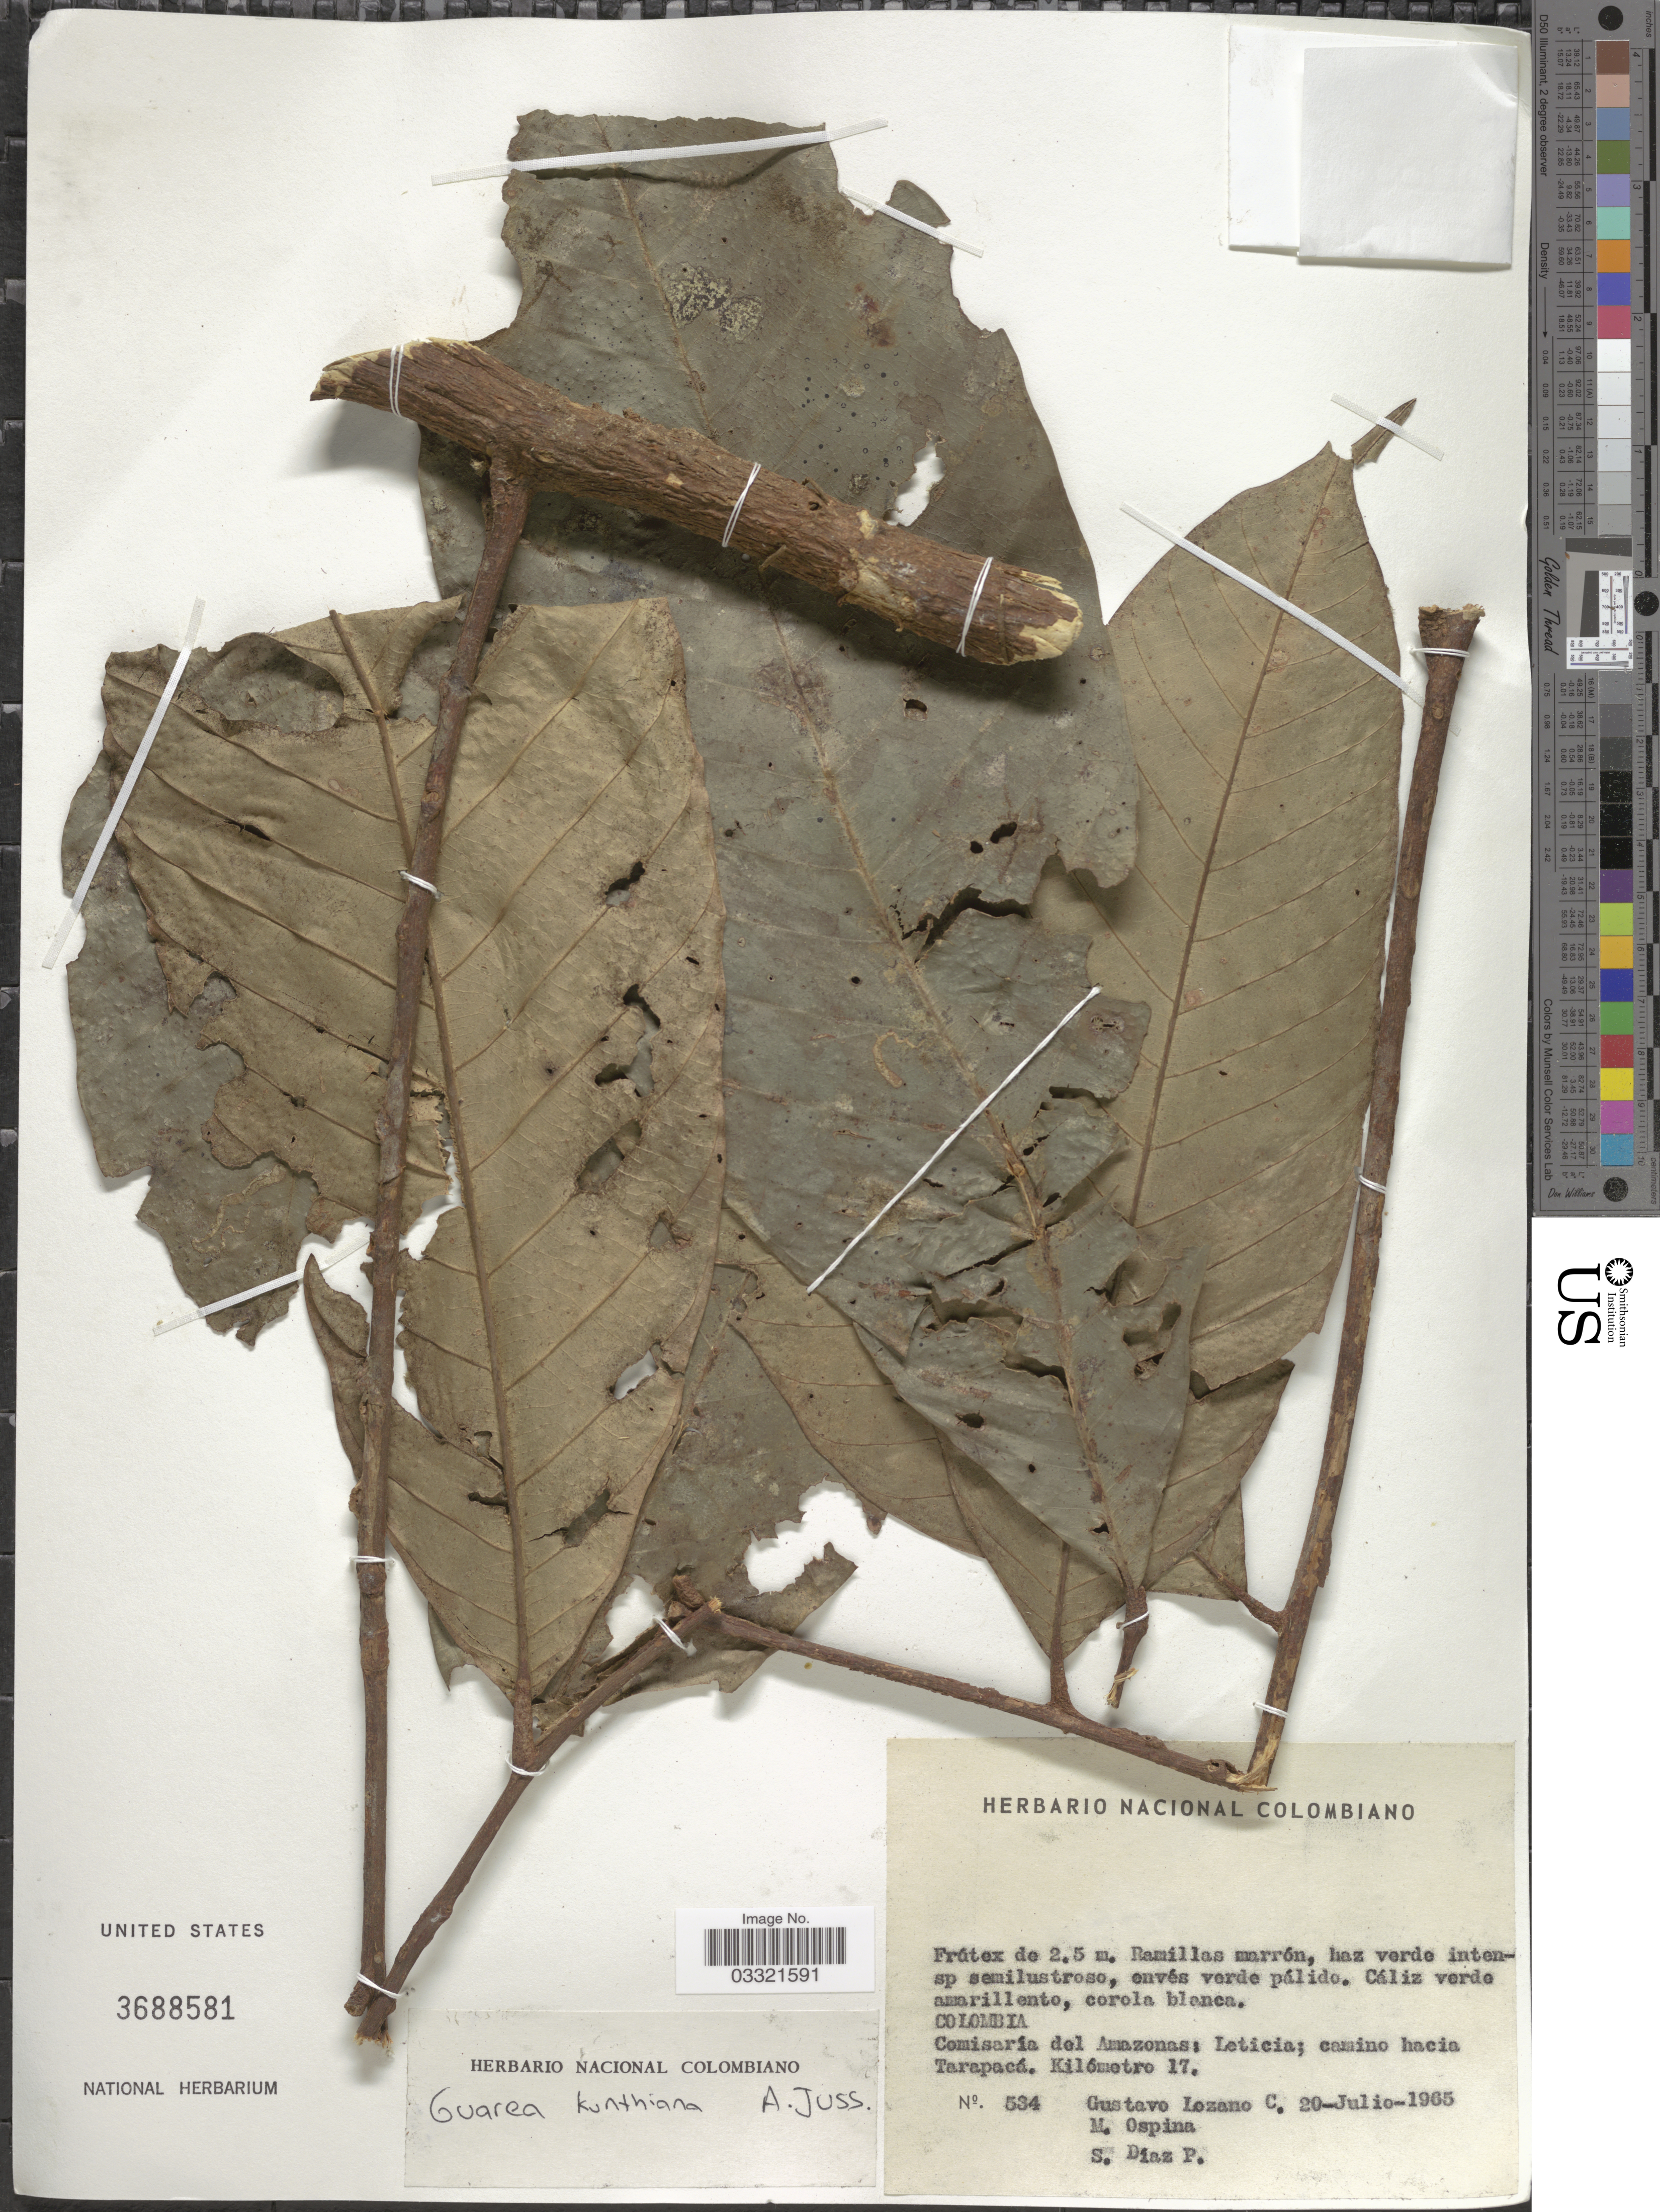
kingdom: Plantae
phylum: Tracheophyta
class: Magnoliopsida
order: Sapindales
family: Meliaceae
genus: Guarea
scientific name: Guarea kunthiana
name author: A. Juss.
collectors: G. Lozano-Contreras, M. Ospina & S. Diaz P.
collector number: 534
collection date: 1965-07-20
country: Colombia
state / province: Amazônas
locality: Comisaría del Amazonas: Leticia; camino hacia Tarapacá, Kilómetro 17.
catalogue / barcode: US 3688581